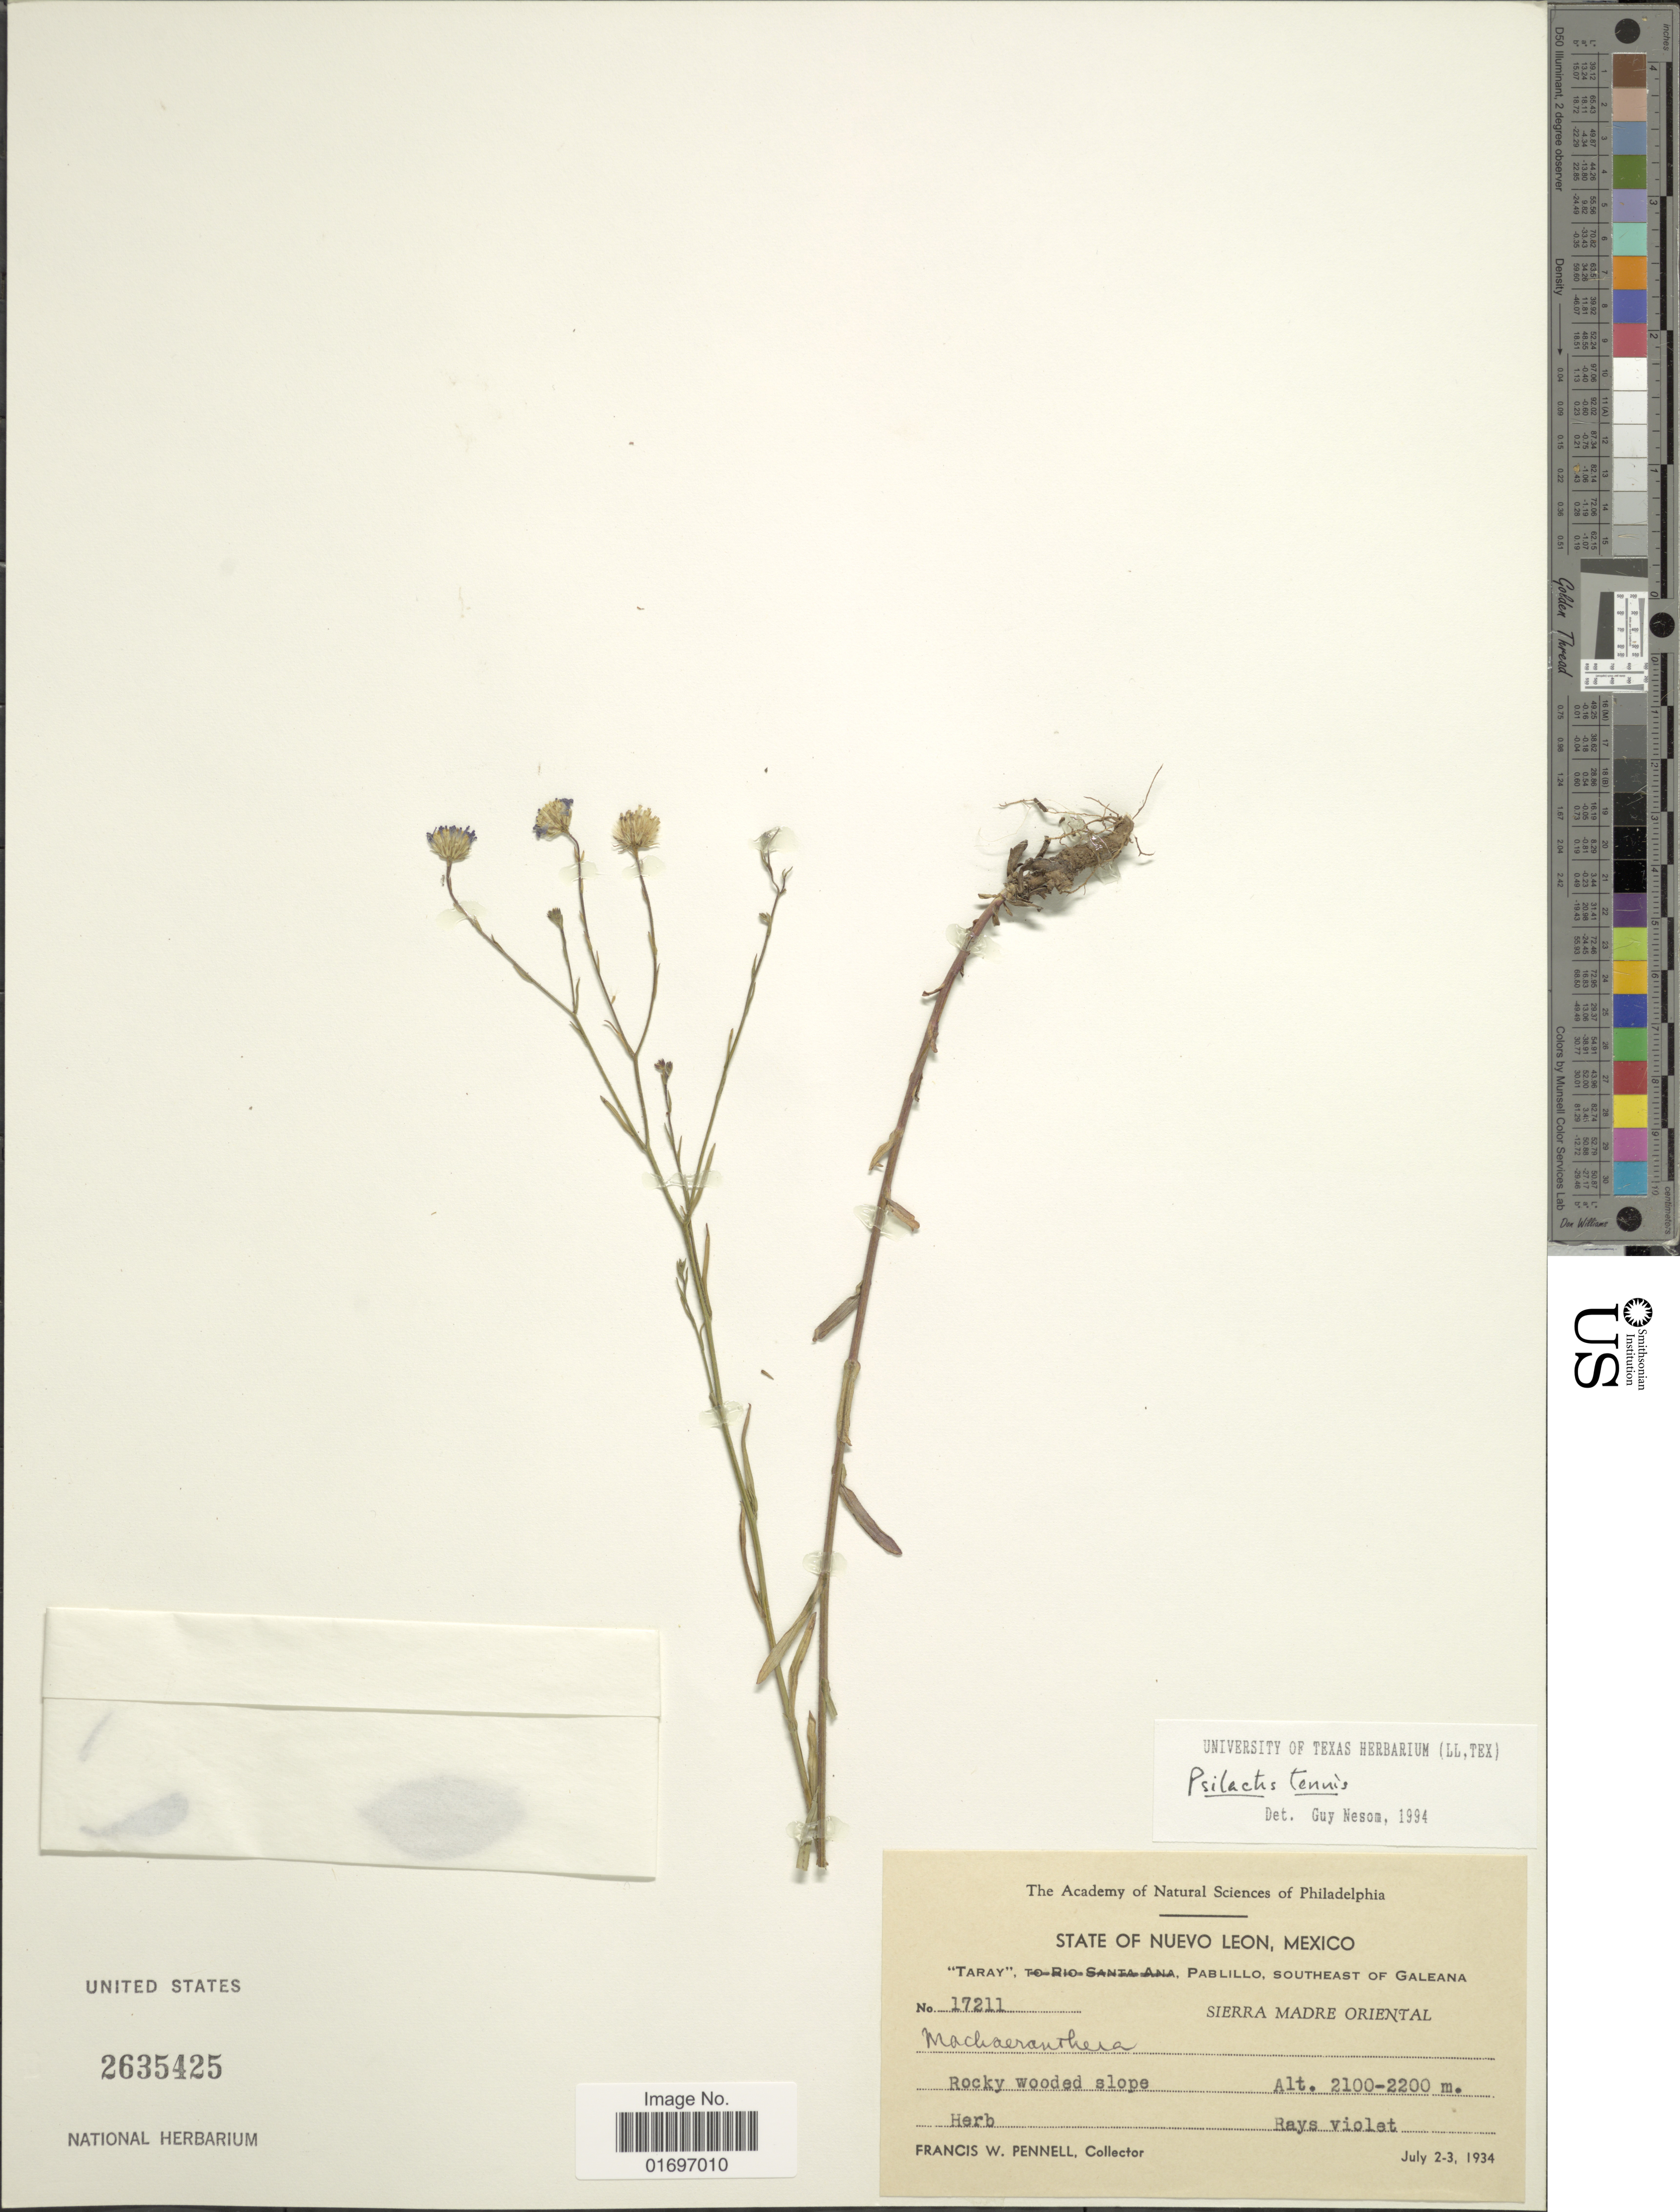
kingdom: Plantae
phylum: Tracheophyta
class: Magnoliopsida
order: Asterales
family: Asteraceae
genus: Psilactis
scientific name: Psilactis tenuis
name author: S. Watson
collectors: F. W. Pennell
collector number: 17211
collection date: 1934-07-02/1934-07-03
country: Mexico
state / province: Nuevo León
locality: State of Nuevo Leon, Mexico. "taray", Pablillo, Southeast of Galeana. Sierra Madre Oriental. Rocky wooded slope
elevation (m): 2100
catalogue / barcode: US 2635425